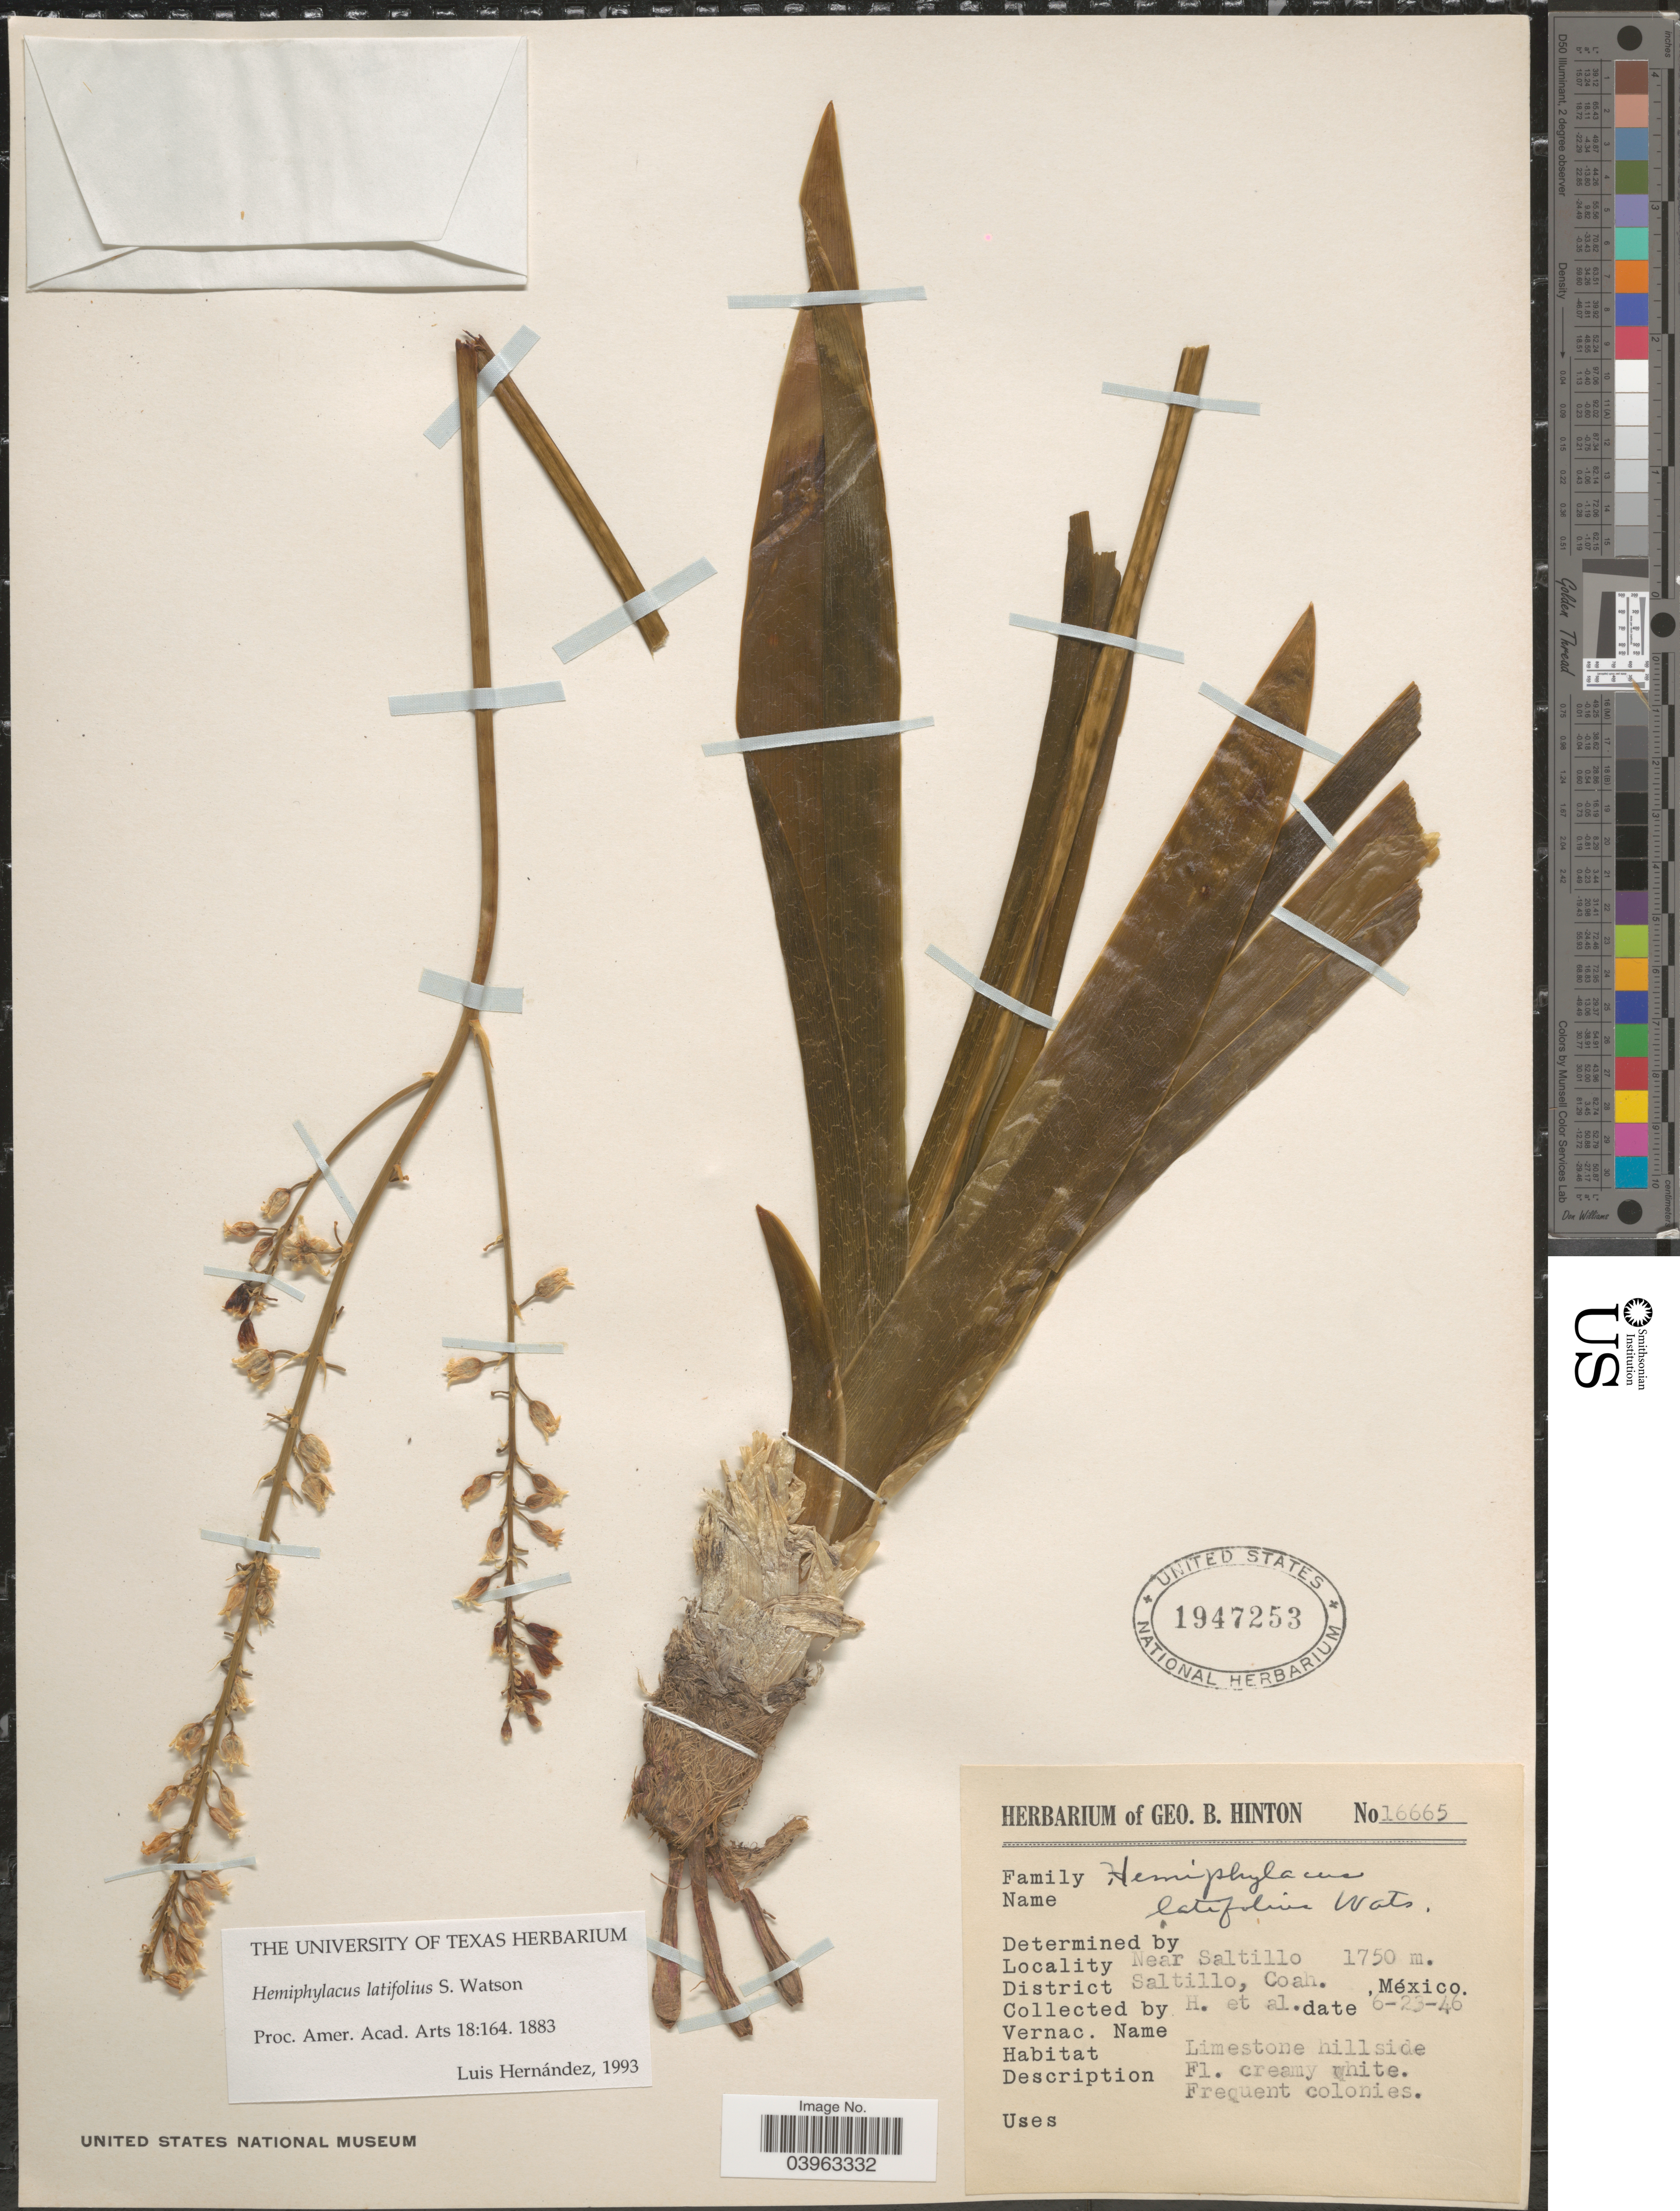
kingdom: Plantae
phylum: Tracheophyta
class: Liliopsida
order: Asparagales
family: Asparagaceae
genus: Hemiphylacus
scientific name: Hemiphylacus latifolius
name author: S. Watson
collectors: G. B. Hinton & et al.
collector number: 16665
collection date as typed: Transcribed d/m/y: 23/6/46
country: Mexico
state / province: Coahuila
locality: Near Saltillo. District Saltillo, Coah.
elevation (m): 1750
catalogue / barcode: US 1947253